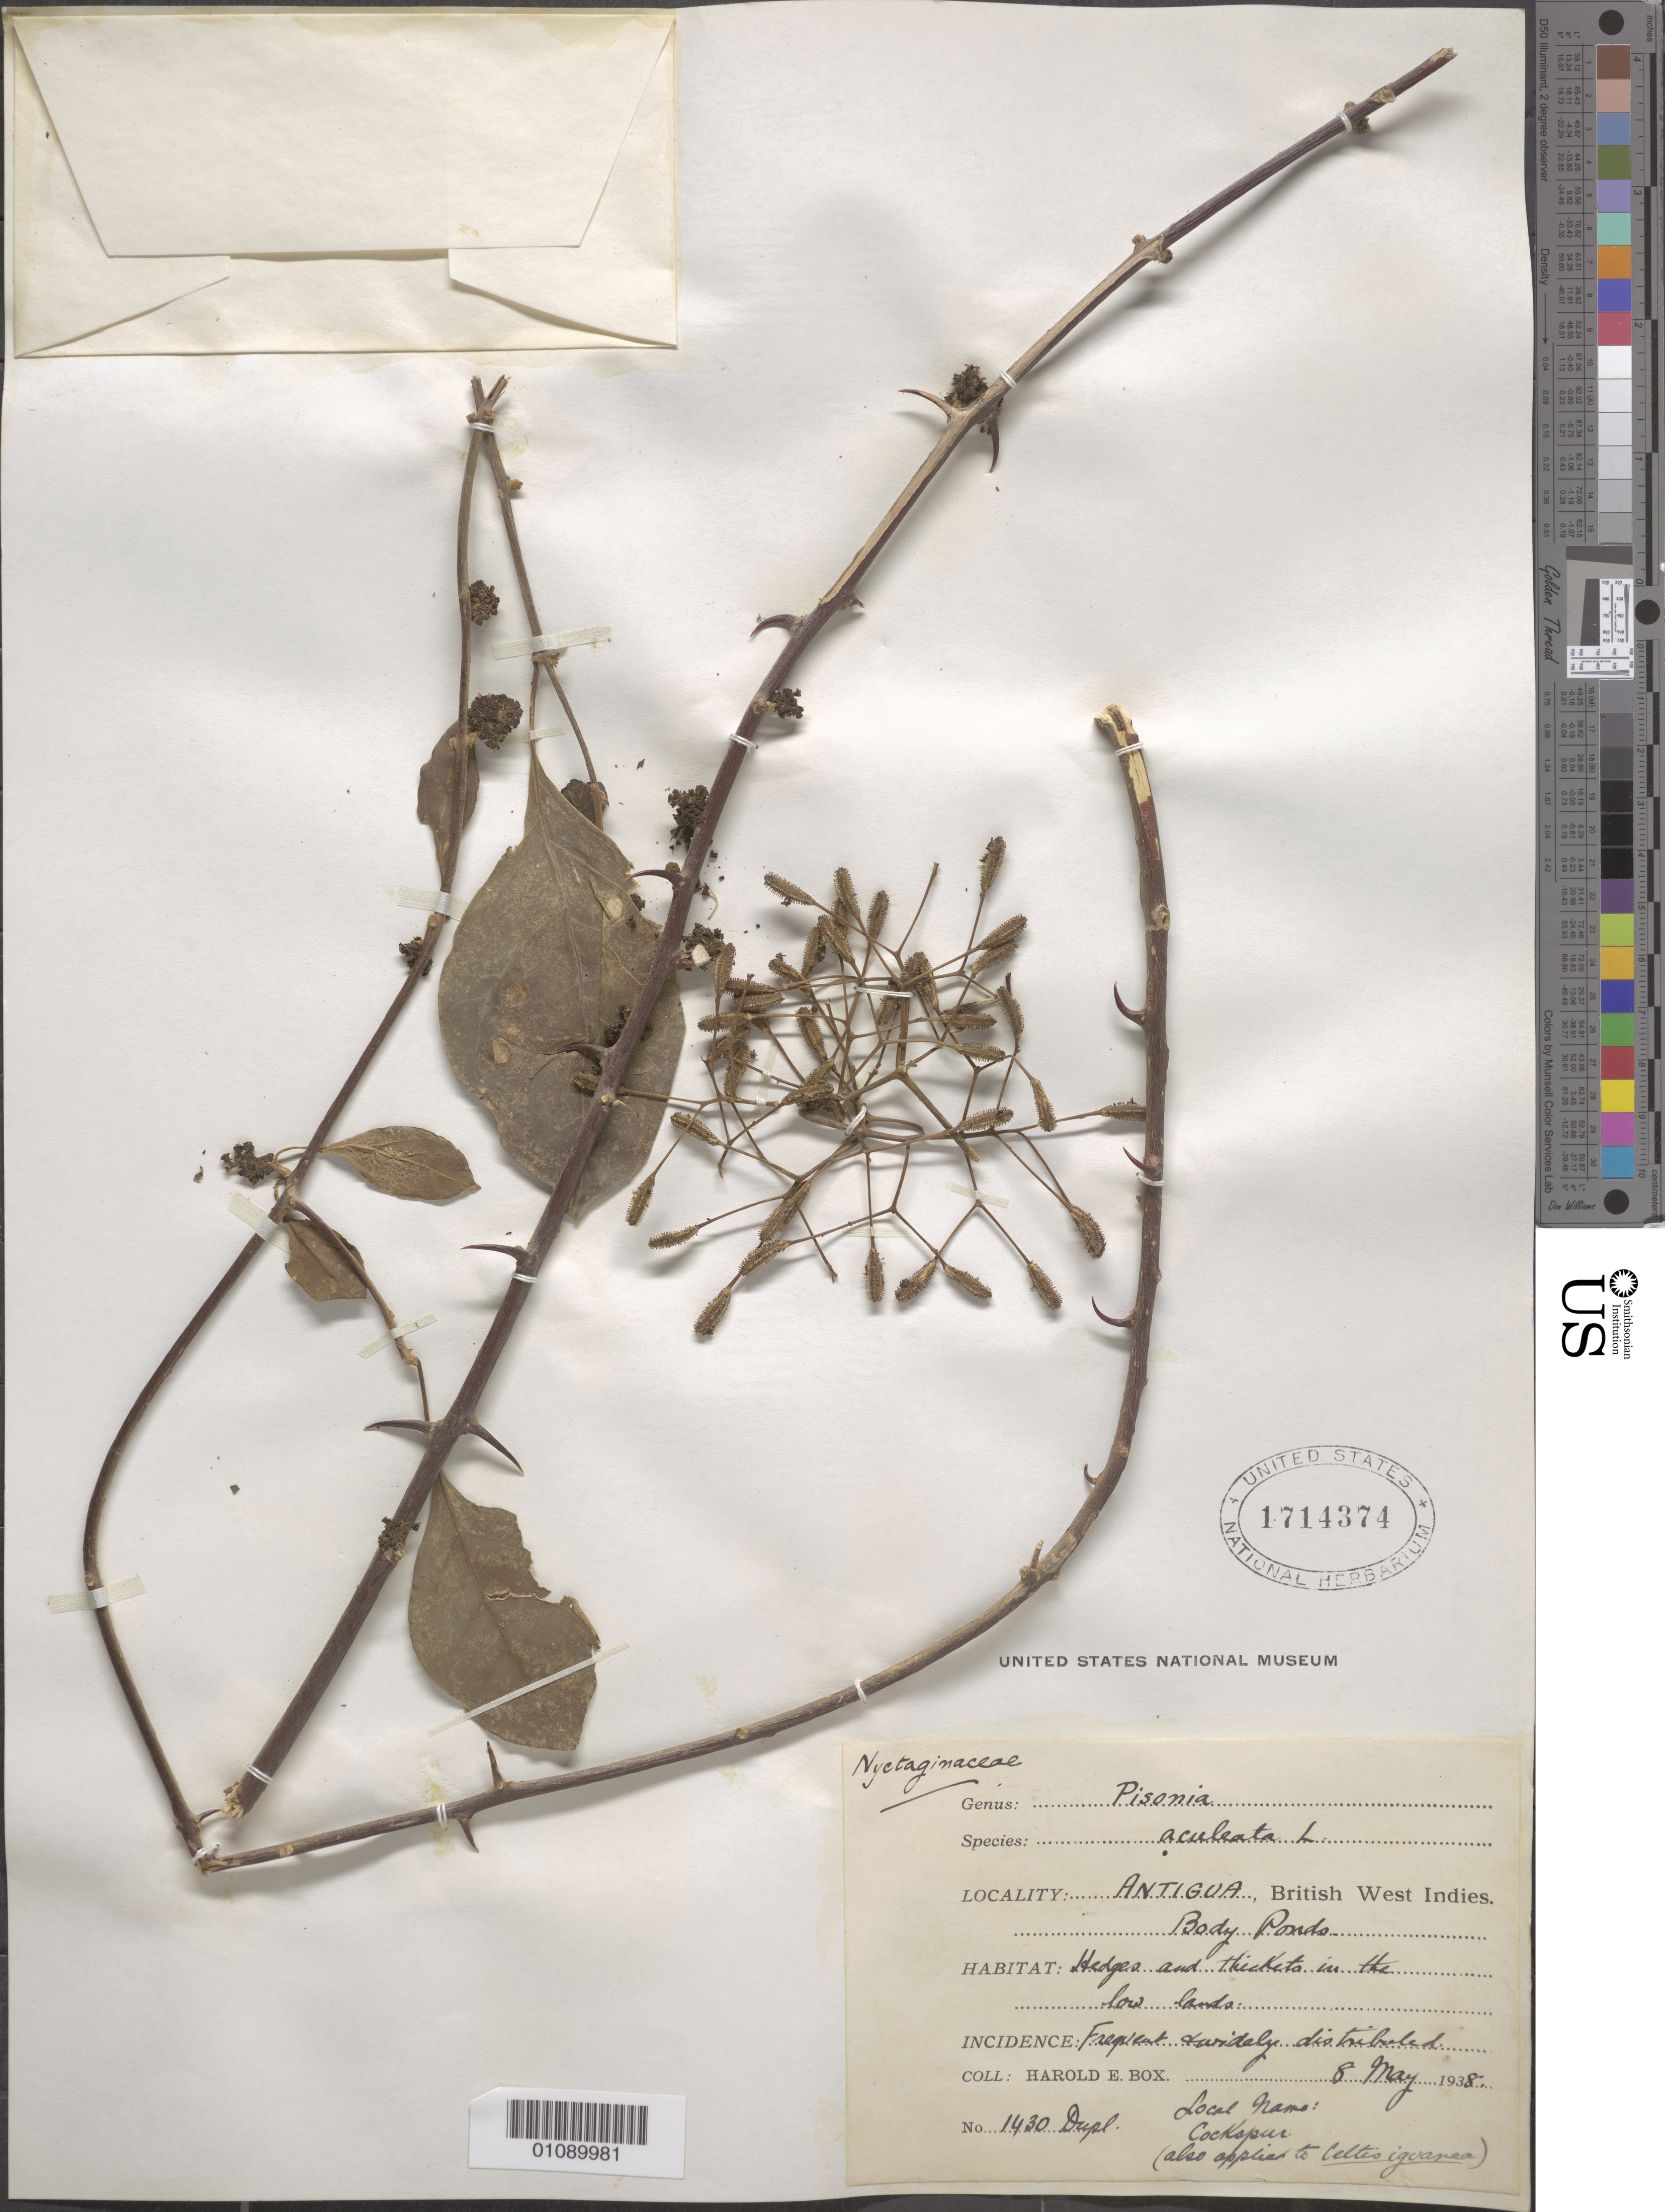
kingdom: Plantae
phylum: Tracheophyta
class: Magnoliopsida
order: Caryophyllales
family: Nyctaginaceae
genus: Pisonia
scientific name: Pisonia aculeata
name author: L.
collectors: H. E. Box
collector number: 1430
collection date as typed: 08 Mar 1938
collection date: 1938-03-08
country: Antigua and Barbuda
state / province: Saint John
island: Antigua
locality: Body Ponds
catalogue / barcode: US 1714374